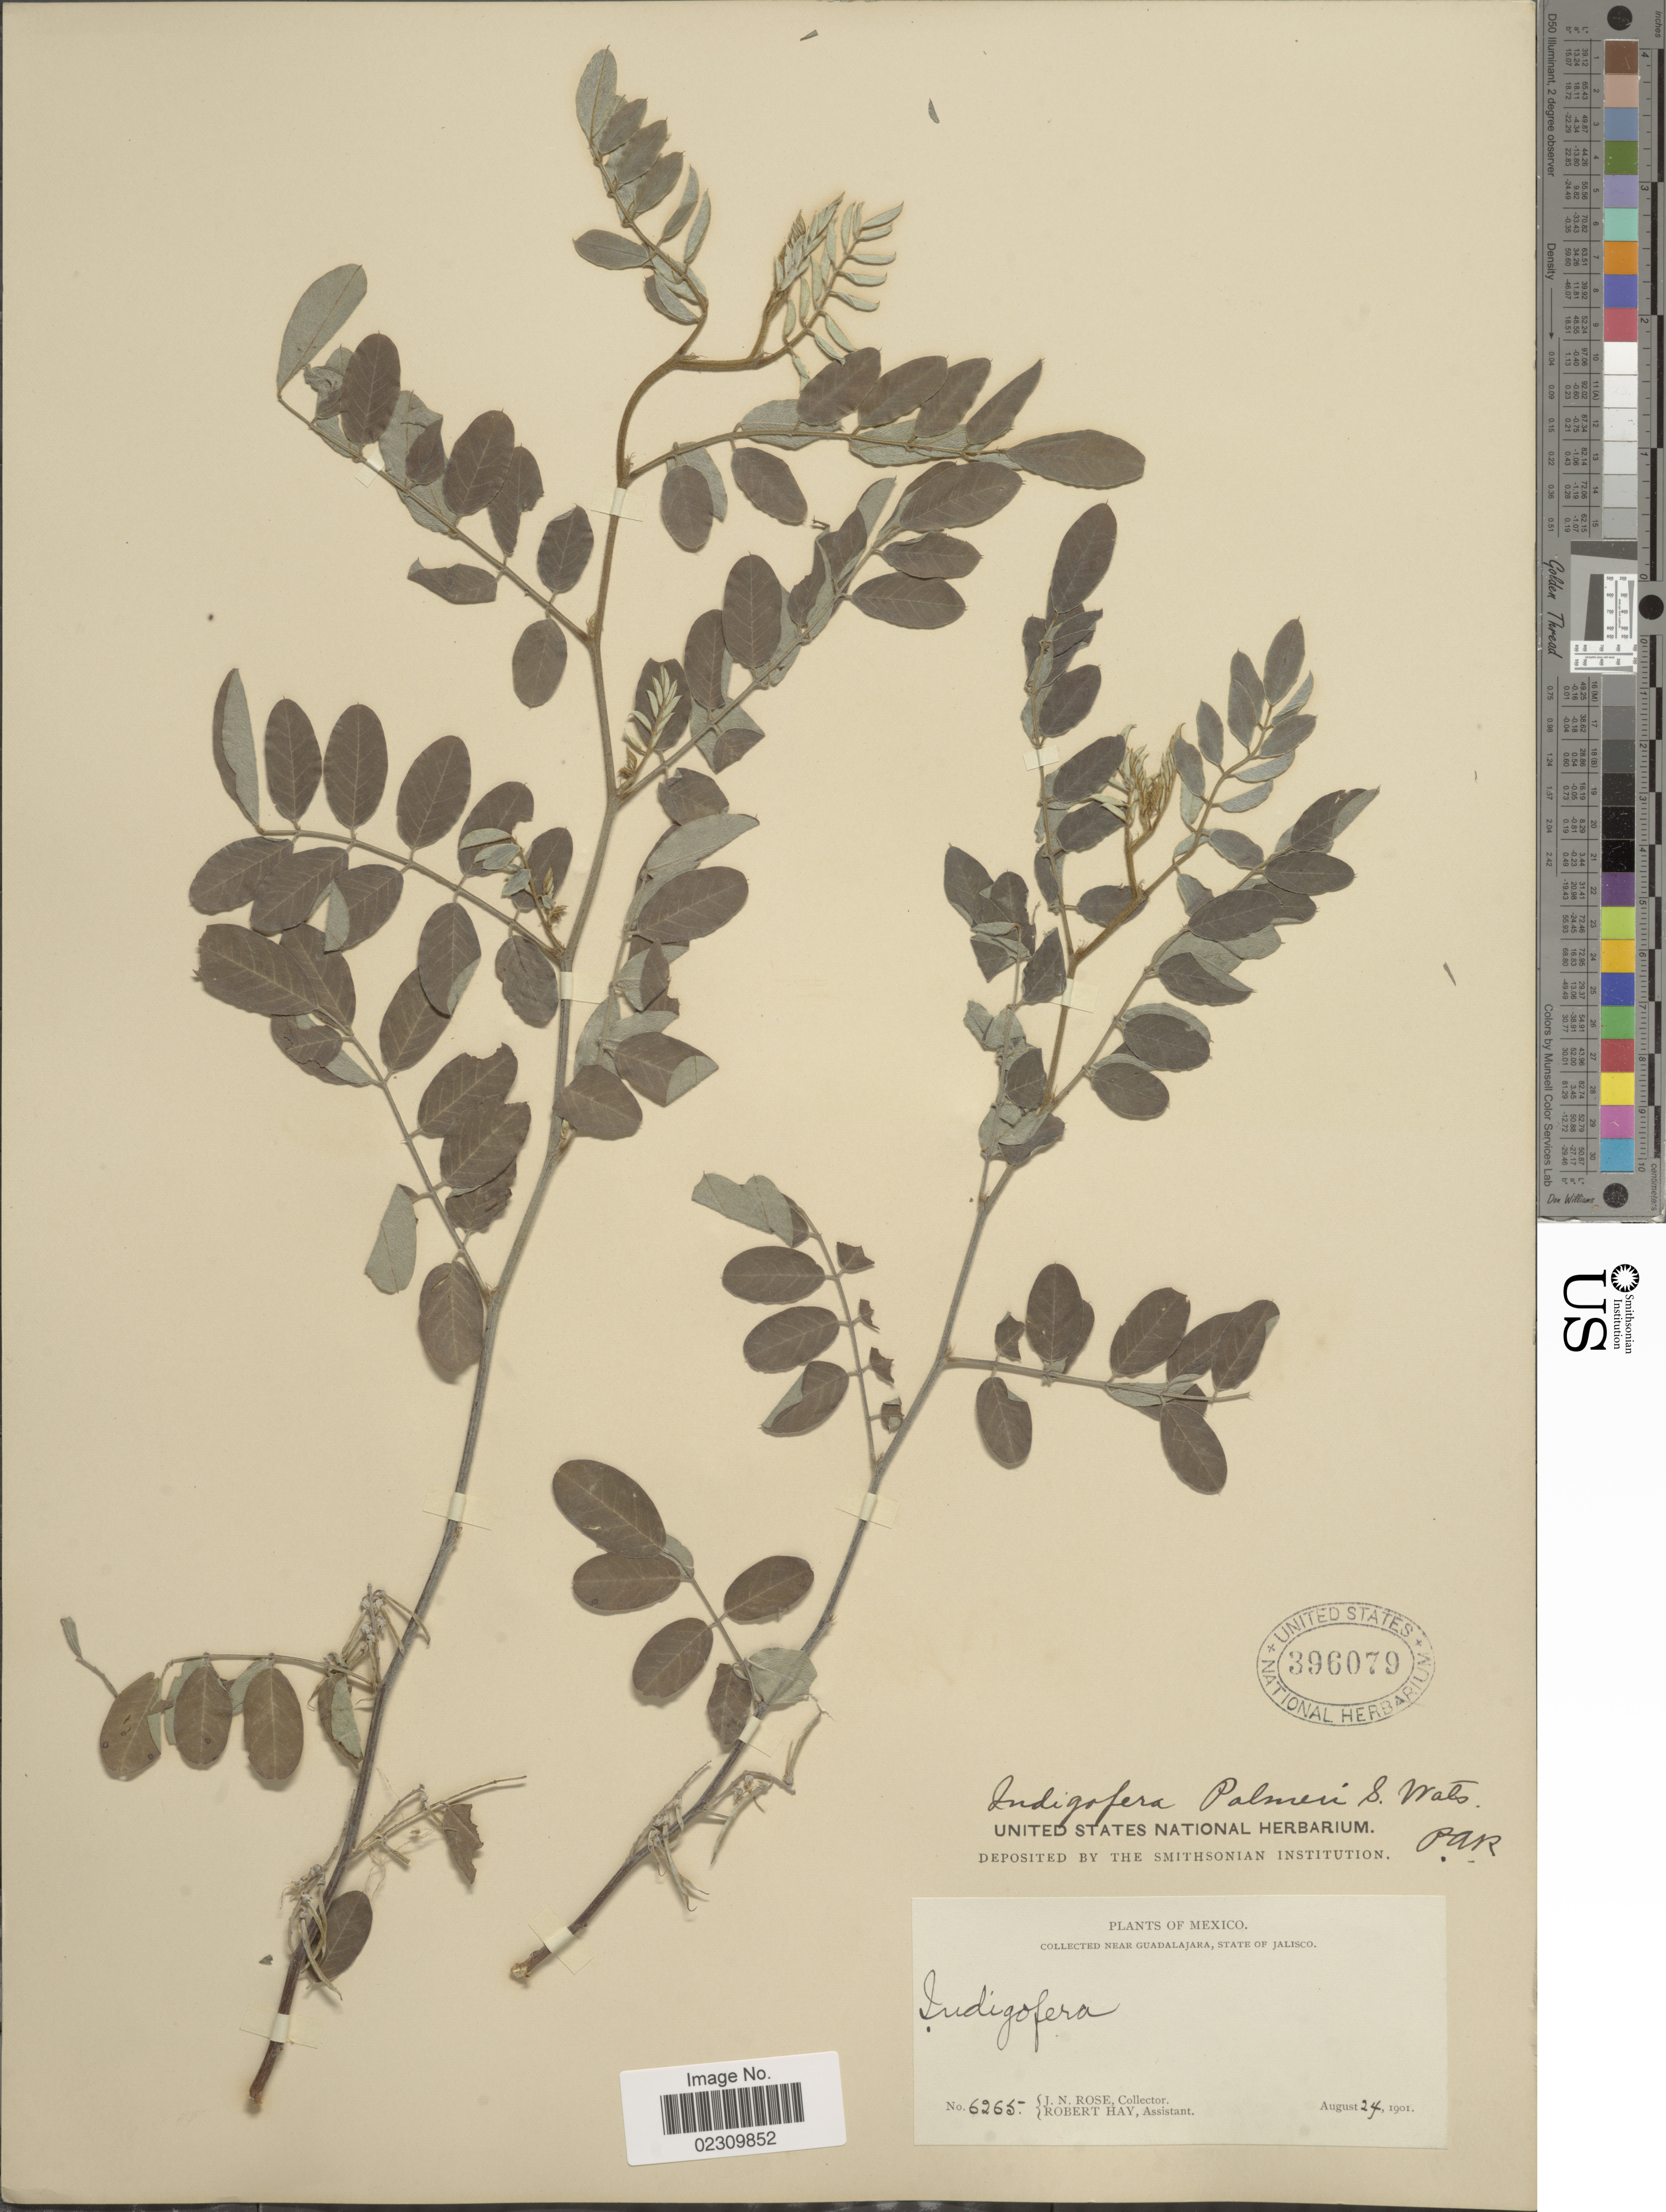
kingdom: Plantae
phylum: Tracheophyta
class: Magnoliopsida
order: Fabales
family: Fabaceae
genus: Indigofera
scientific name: Indigofera palmeri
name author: S. Watson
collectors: J. N. Rose & R. H. Hay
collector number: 6265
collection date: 1901-08-24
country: Mexico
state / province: Jalisco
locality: Near Guadalajara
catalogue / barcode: US 396079